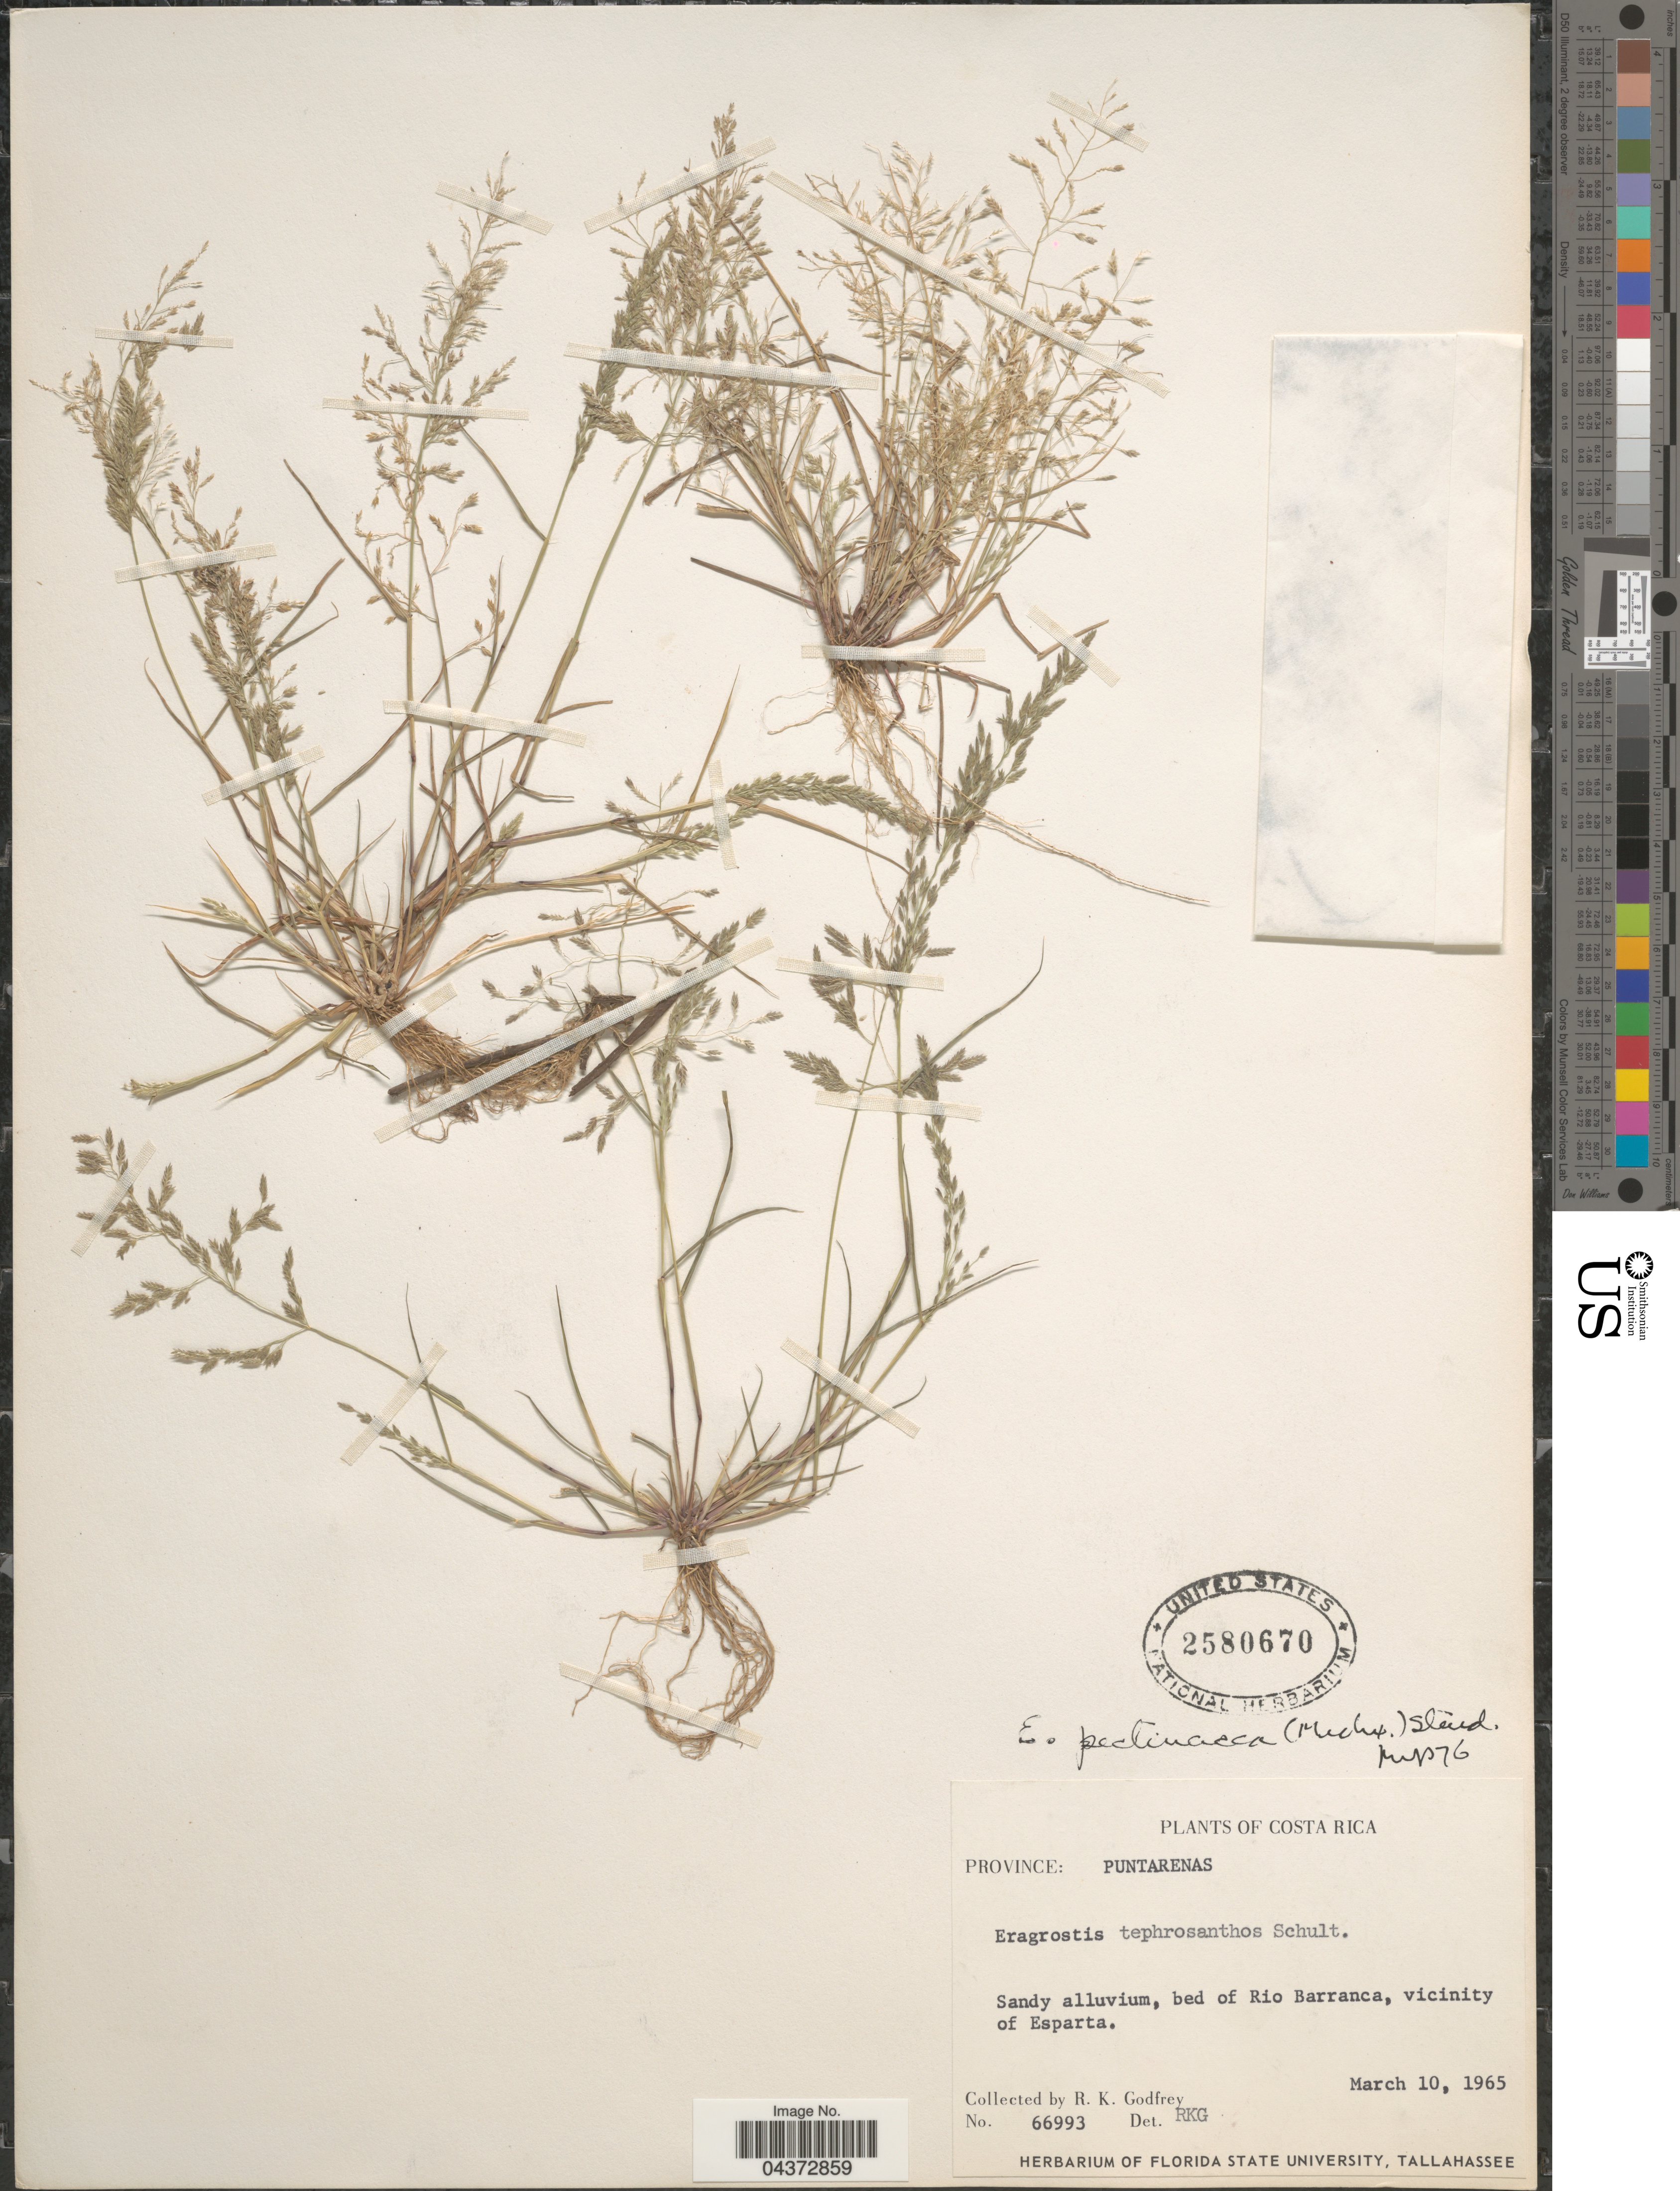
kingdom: Plantae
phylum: Tracheophyta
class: Liliopsida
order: Poales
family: Poaceae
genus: Eragrostis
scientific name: Eragrostis pectinacea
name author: (Michx.) Nees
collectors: R. K. Godfrey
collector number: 66993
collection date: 1965-03-10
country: Costa Rica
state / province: Puntarenas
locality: Bed of Rio Barranca, vicinity of Esparta.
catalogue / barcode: US 2580670